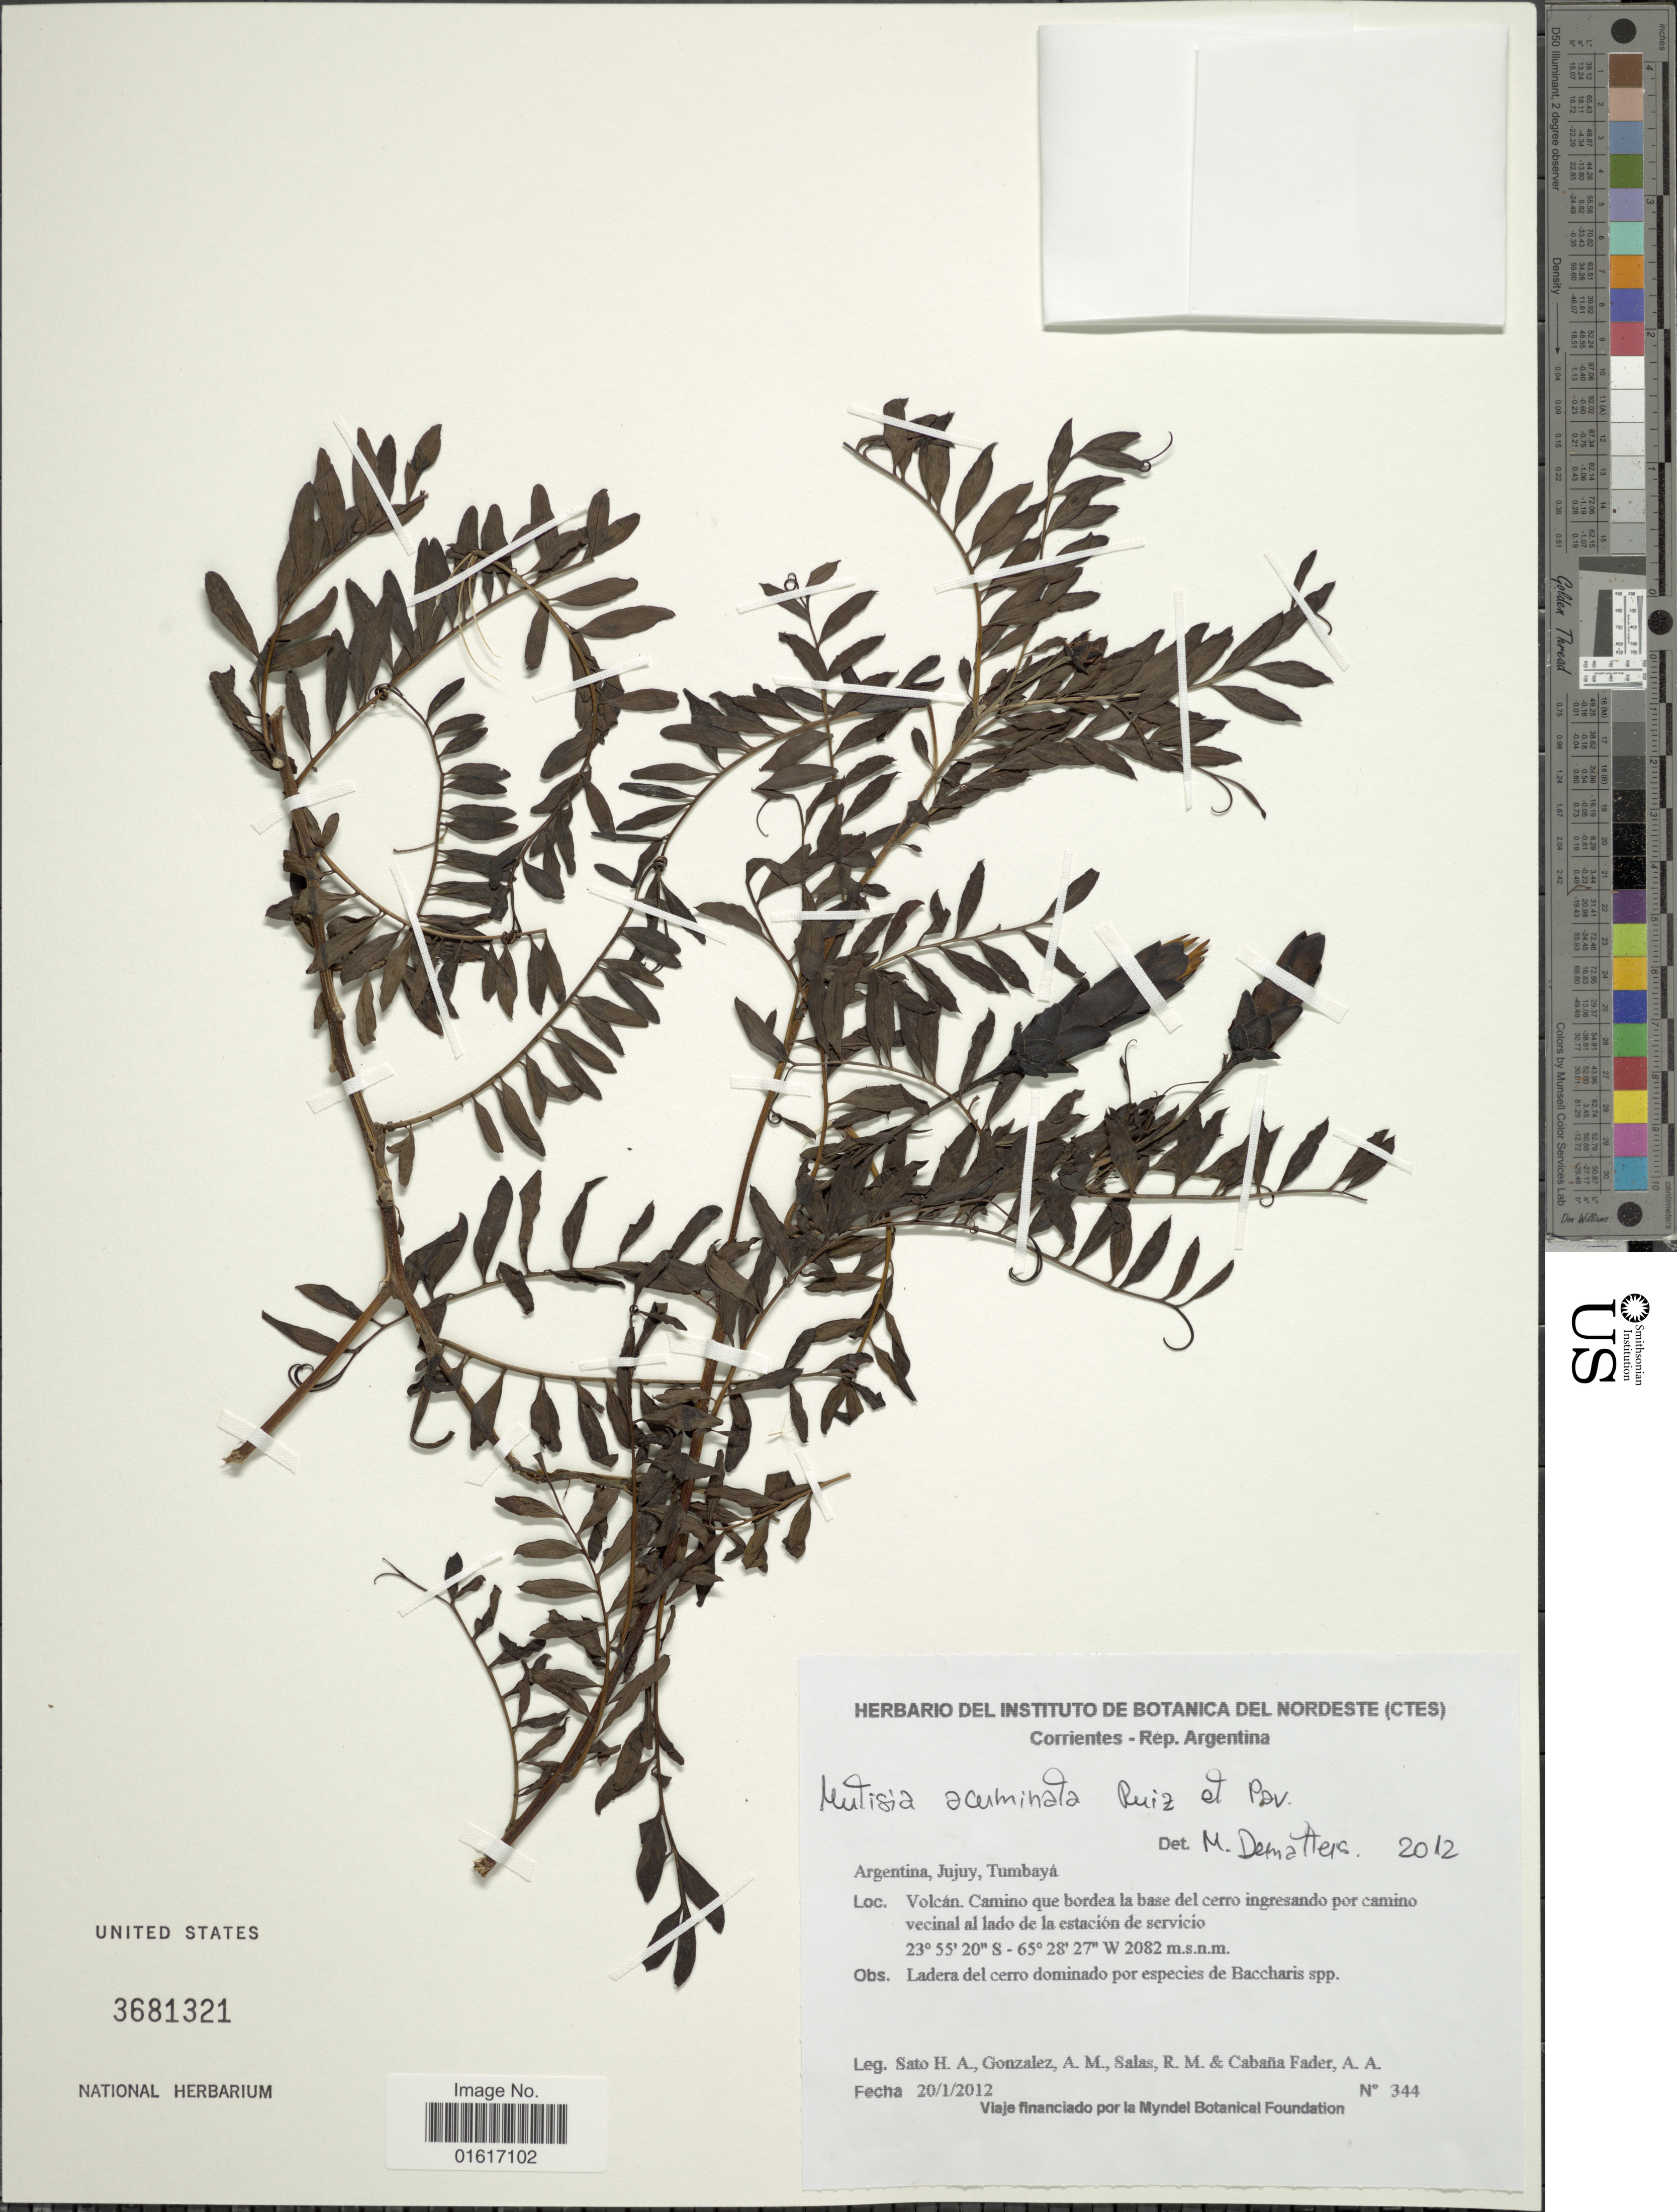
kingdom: Plantae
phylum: Tracheophyta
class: Magnoliopsida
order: Asterales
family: Asteraceae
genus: Mutisia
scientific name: Mutisia acuminata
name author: Ruiz & Pav.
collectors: H. Sato, A. Gonzalez, R. Salas & A. Cabaña Fader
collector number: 344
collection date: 2012-01-20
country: Argentina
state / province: Jujuy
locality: Tumbayá. Volcán. Camino que bordea la base del cerro ingresando por camino vecinal al lado de la estación de servícío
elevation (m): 2082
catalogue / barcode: US 3681321